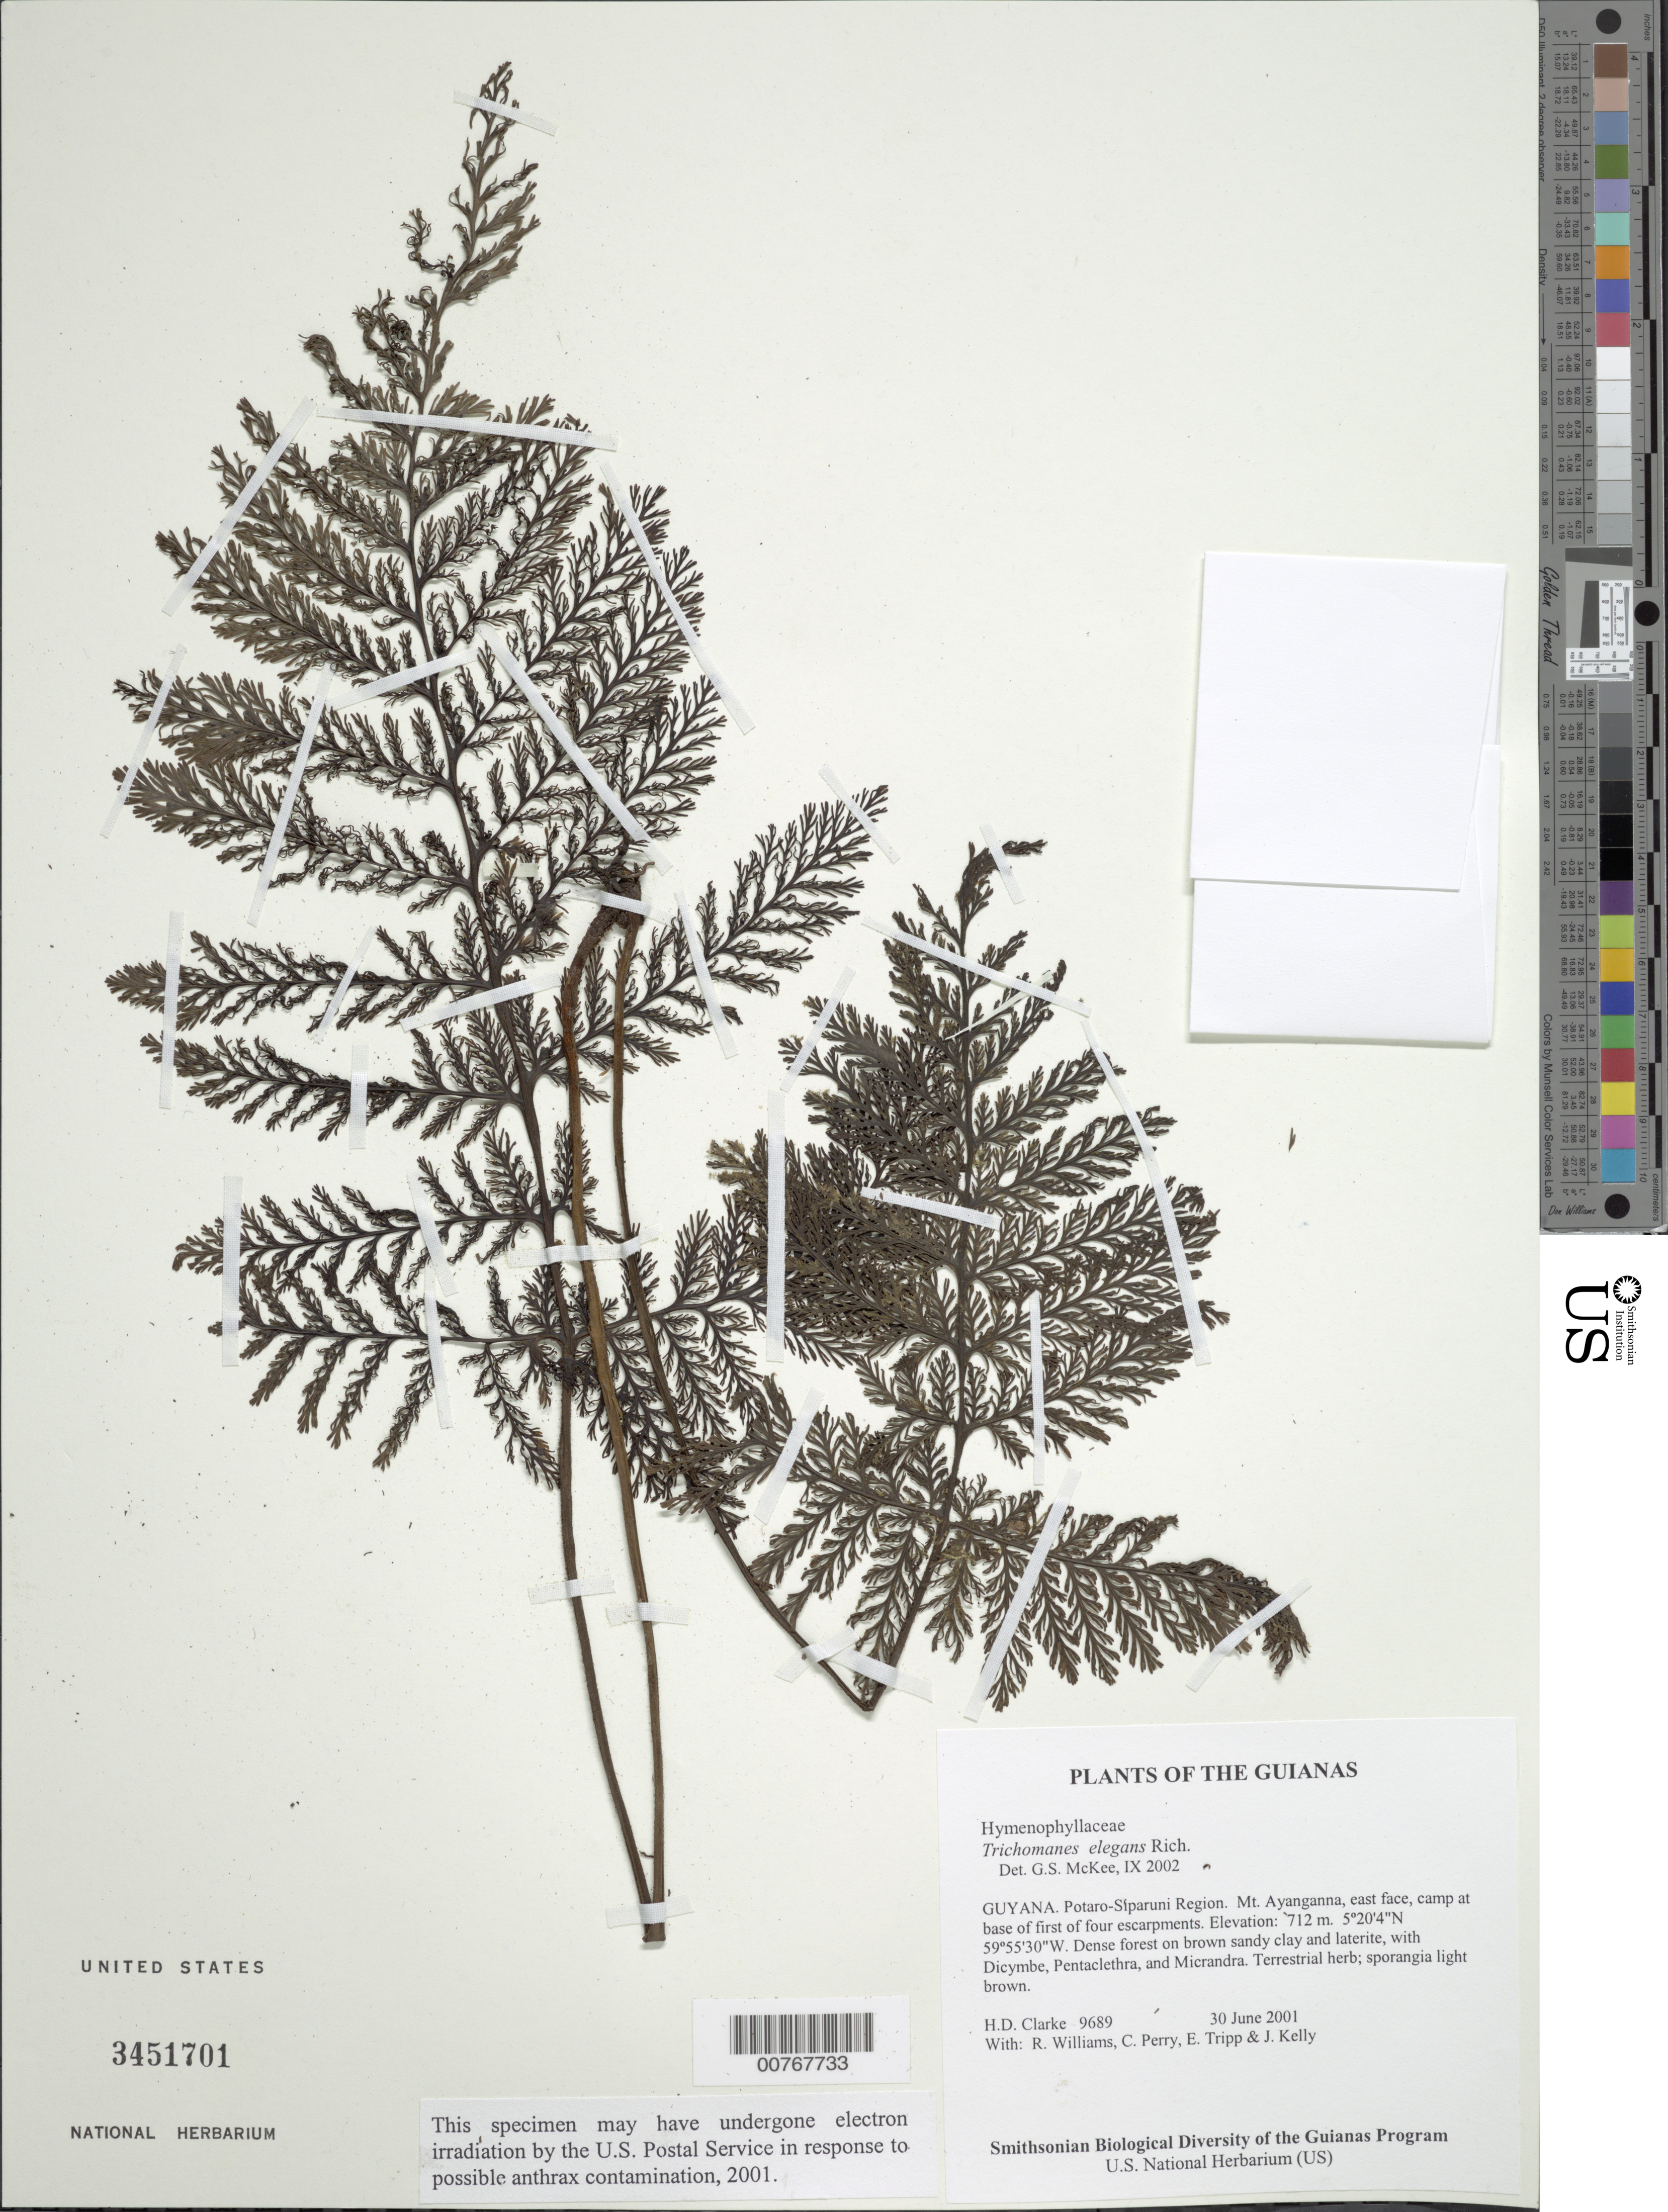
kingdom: Plantae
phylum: Tracheophyta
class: Polypodiopsida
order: Hymenophyllales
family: Hymenophyllaceae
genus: Trichomanes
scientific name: Trichomanes elegans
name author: Rich.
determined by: McKee, G. S., (US), NMNH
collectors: H. D. Clarke, R. Williams, C. Perry, E. Tripp & J. Kelly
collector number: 9689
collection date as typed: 30 June 2001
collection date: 2001-06-30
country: Guyana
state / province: Potaro-Siparuni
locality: Mt. Ayanganna, east face, camp at base of first of four escarpments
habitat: Dense forest on brown sandy clay and laterite, with Dicymbe, Pentaclethra, and Micrandra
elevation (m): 712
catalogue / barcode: US 3451701